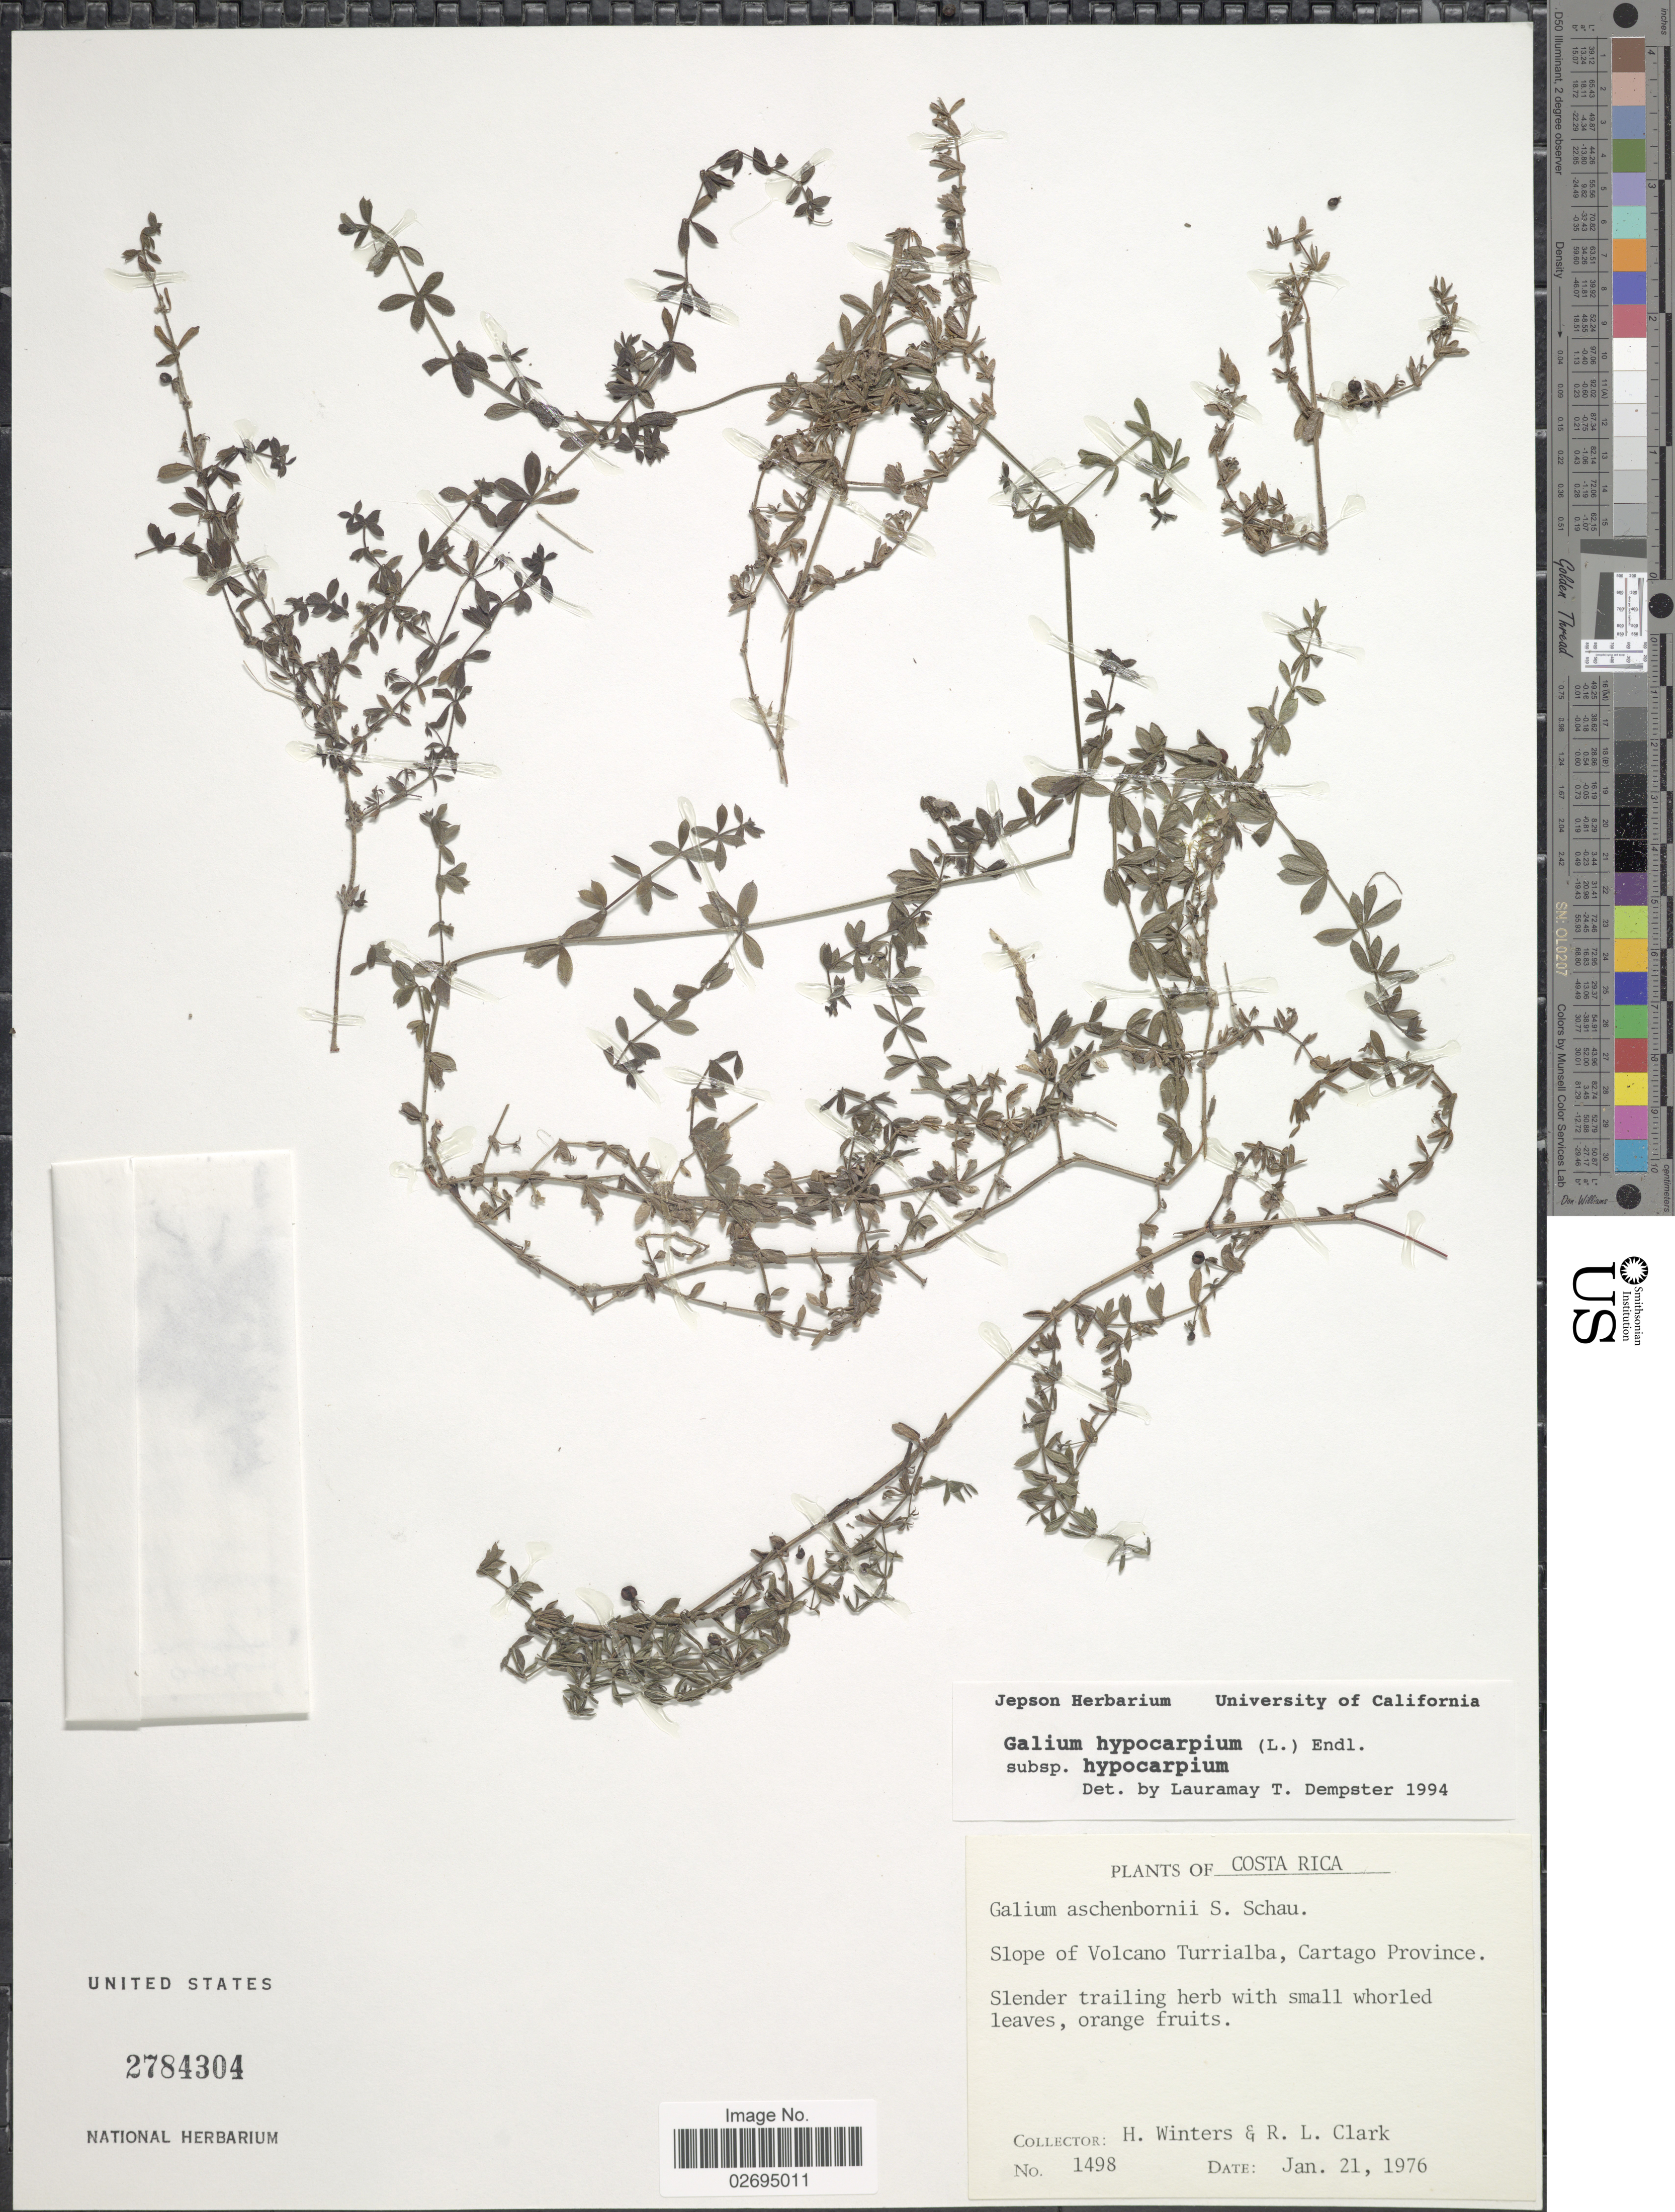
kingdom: Plantae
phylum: Tracheophyta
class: Magnoliopsida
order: Gentianales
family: Rubiaceae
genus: Galium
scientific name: Galium hypocarpium subsp. hypocarpium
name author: (L.) Endl. ex Griseb.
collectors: H. Winters & R. L. Clark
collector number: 1498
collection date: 1976-01-21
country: Costa Rica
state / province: Cartago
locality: Slope of Volcan Turrialba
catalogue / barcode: US 2784304